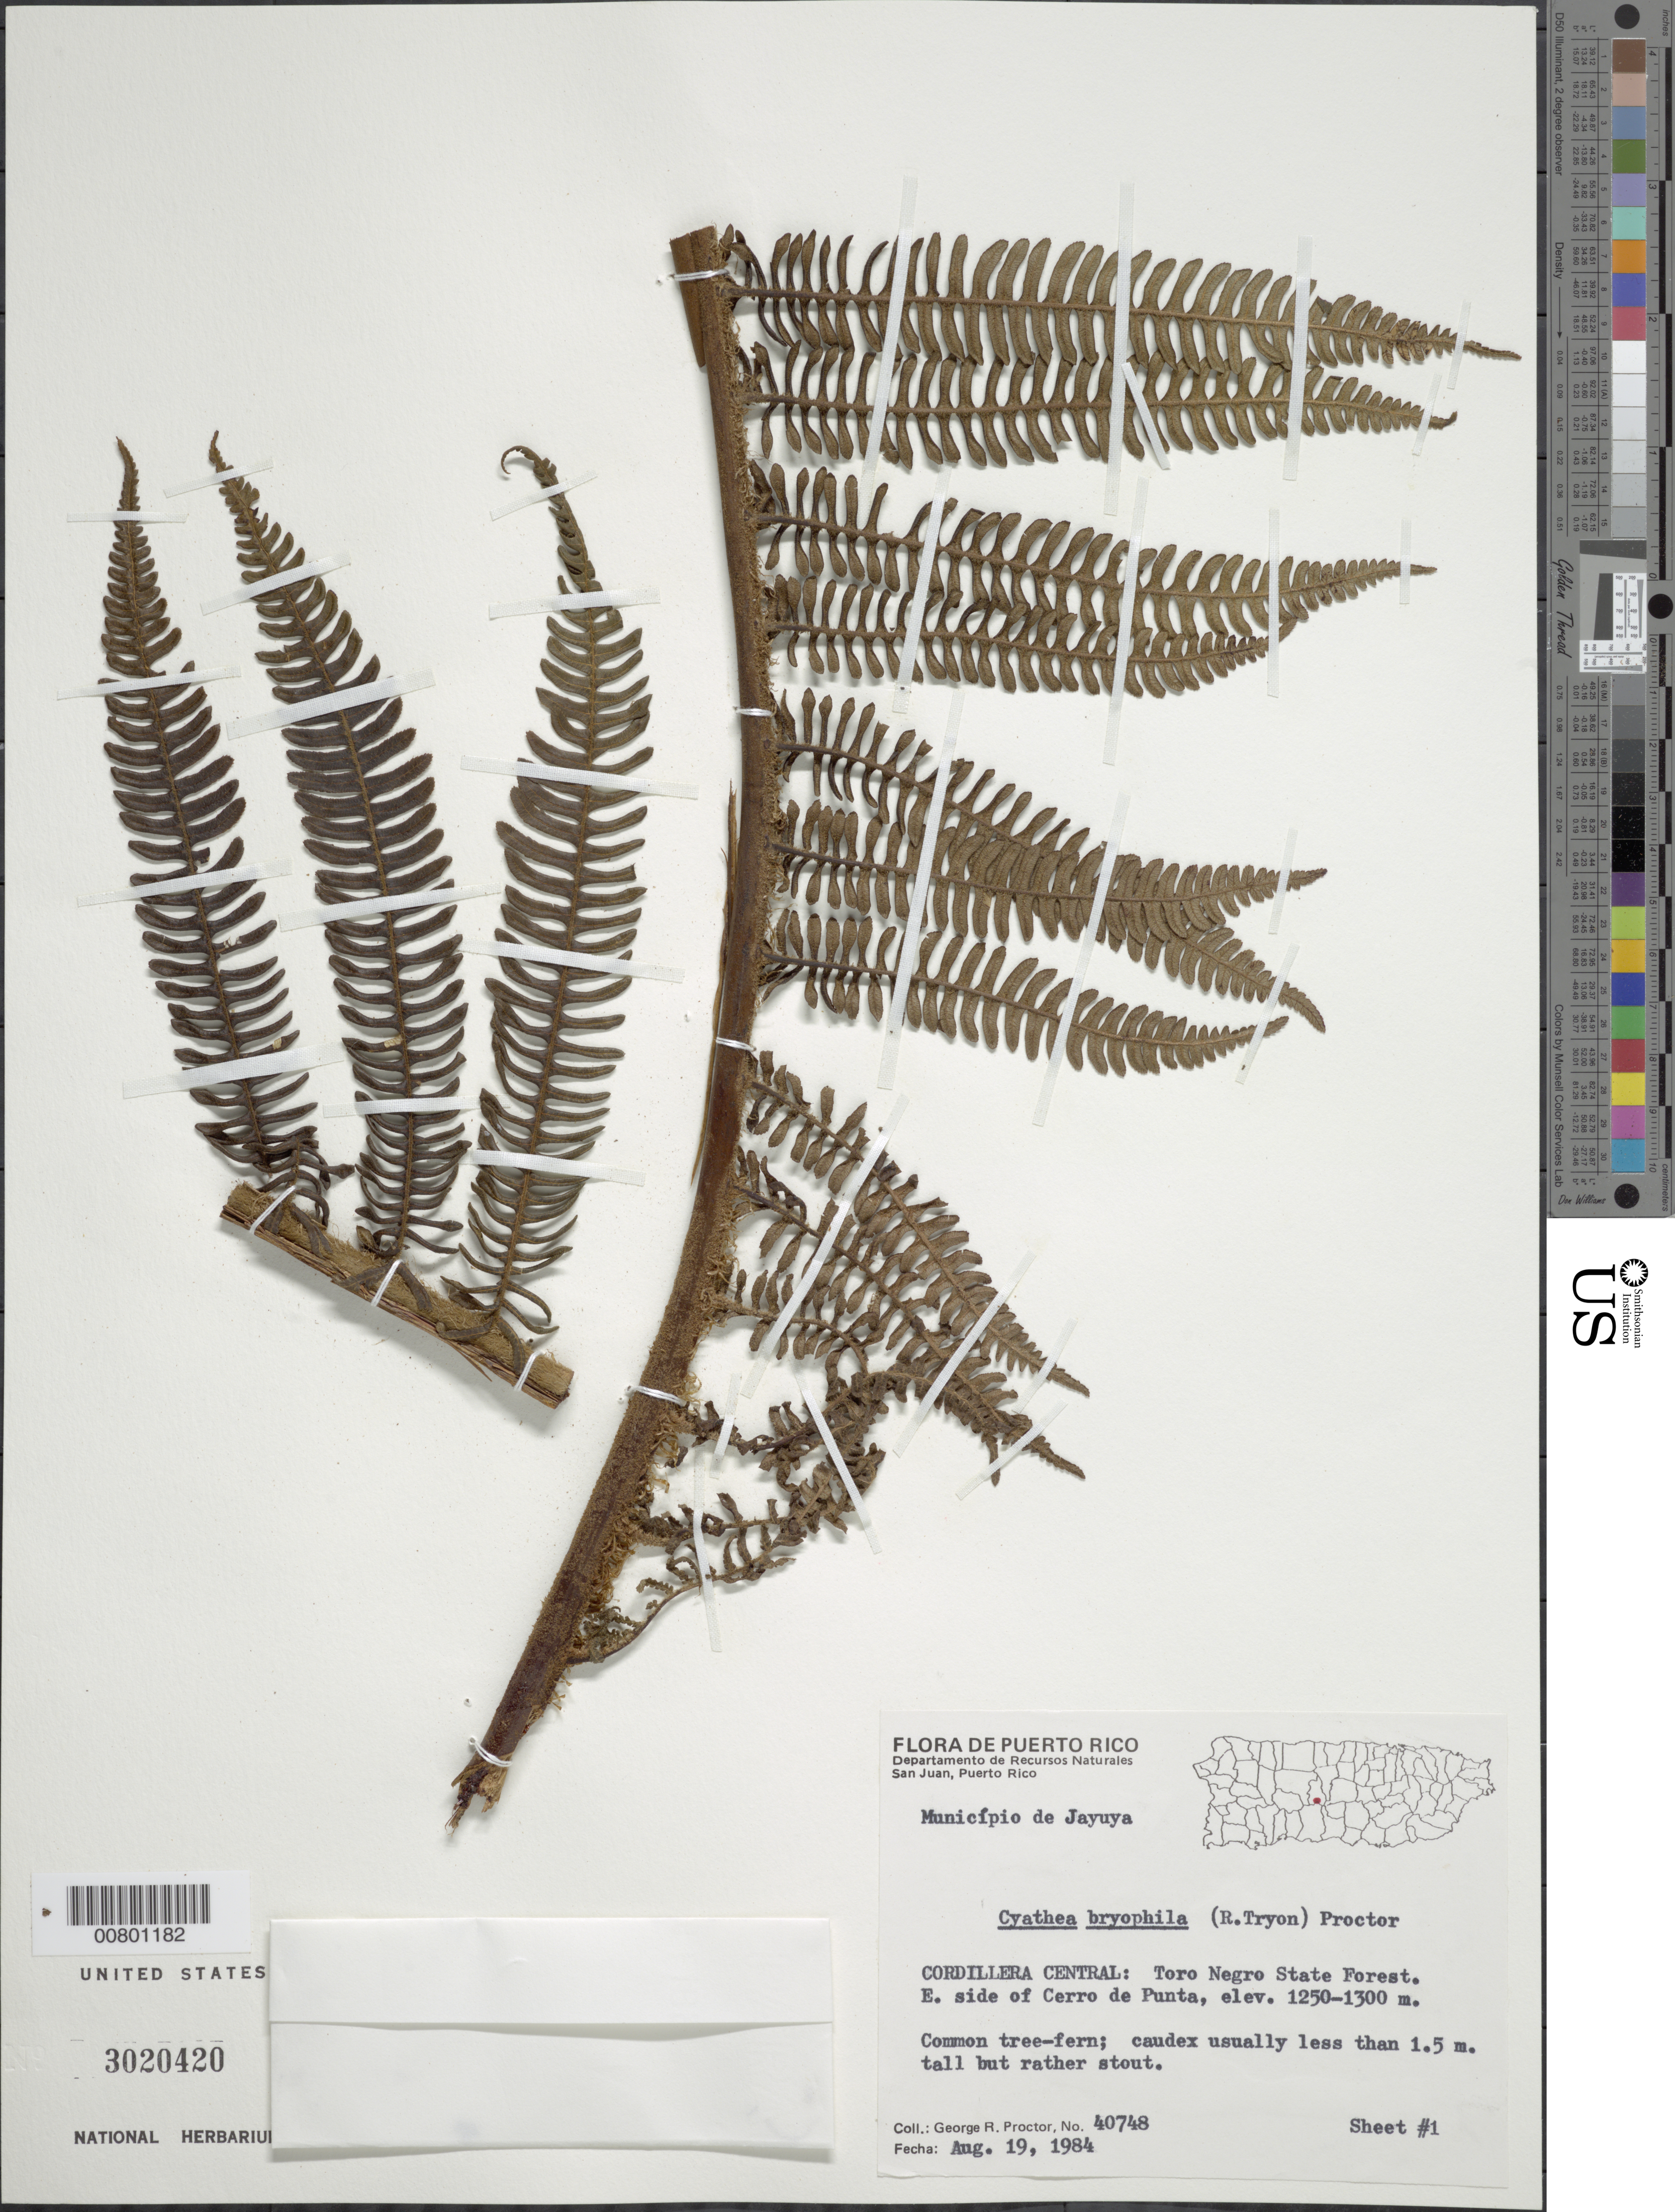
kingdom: Plantae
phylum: Tracheophyta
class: Polypodiopsida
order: Cyatheales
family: Cyatheaceae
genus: Alsophila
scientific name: Alsophila bryophila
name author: R.M. Tryon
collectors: G. R. Proctor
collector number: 40748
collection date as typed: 19 Aug 1984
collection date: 1984-08-19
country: Puerto Rico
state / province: Jayuya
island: Puerto Rico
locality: Cordillera Central, Toro Negro State Forest, E side of Cerro Punta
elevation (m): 1250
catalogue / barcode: US 3020420